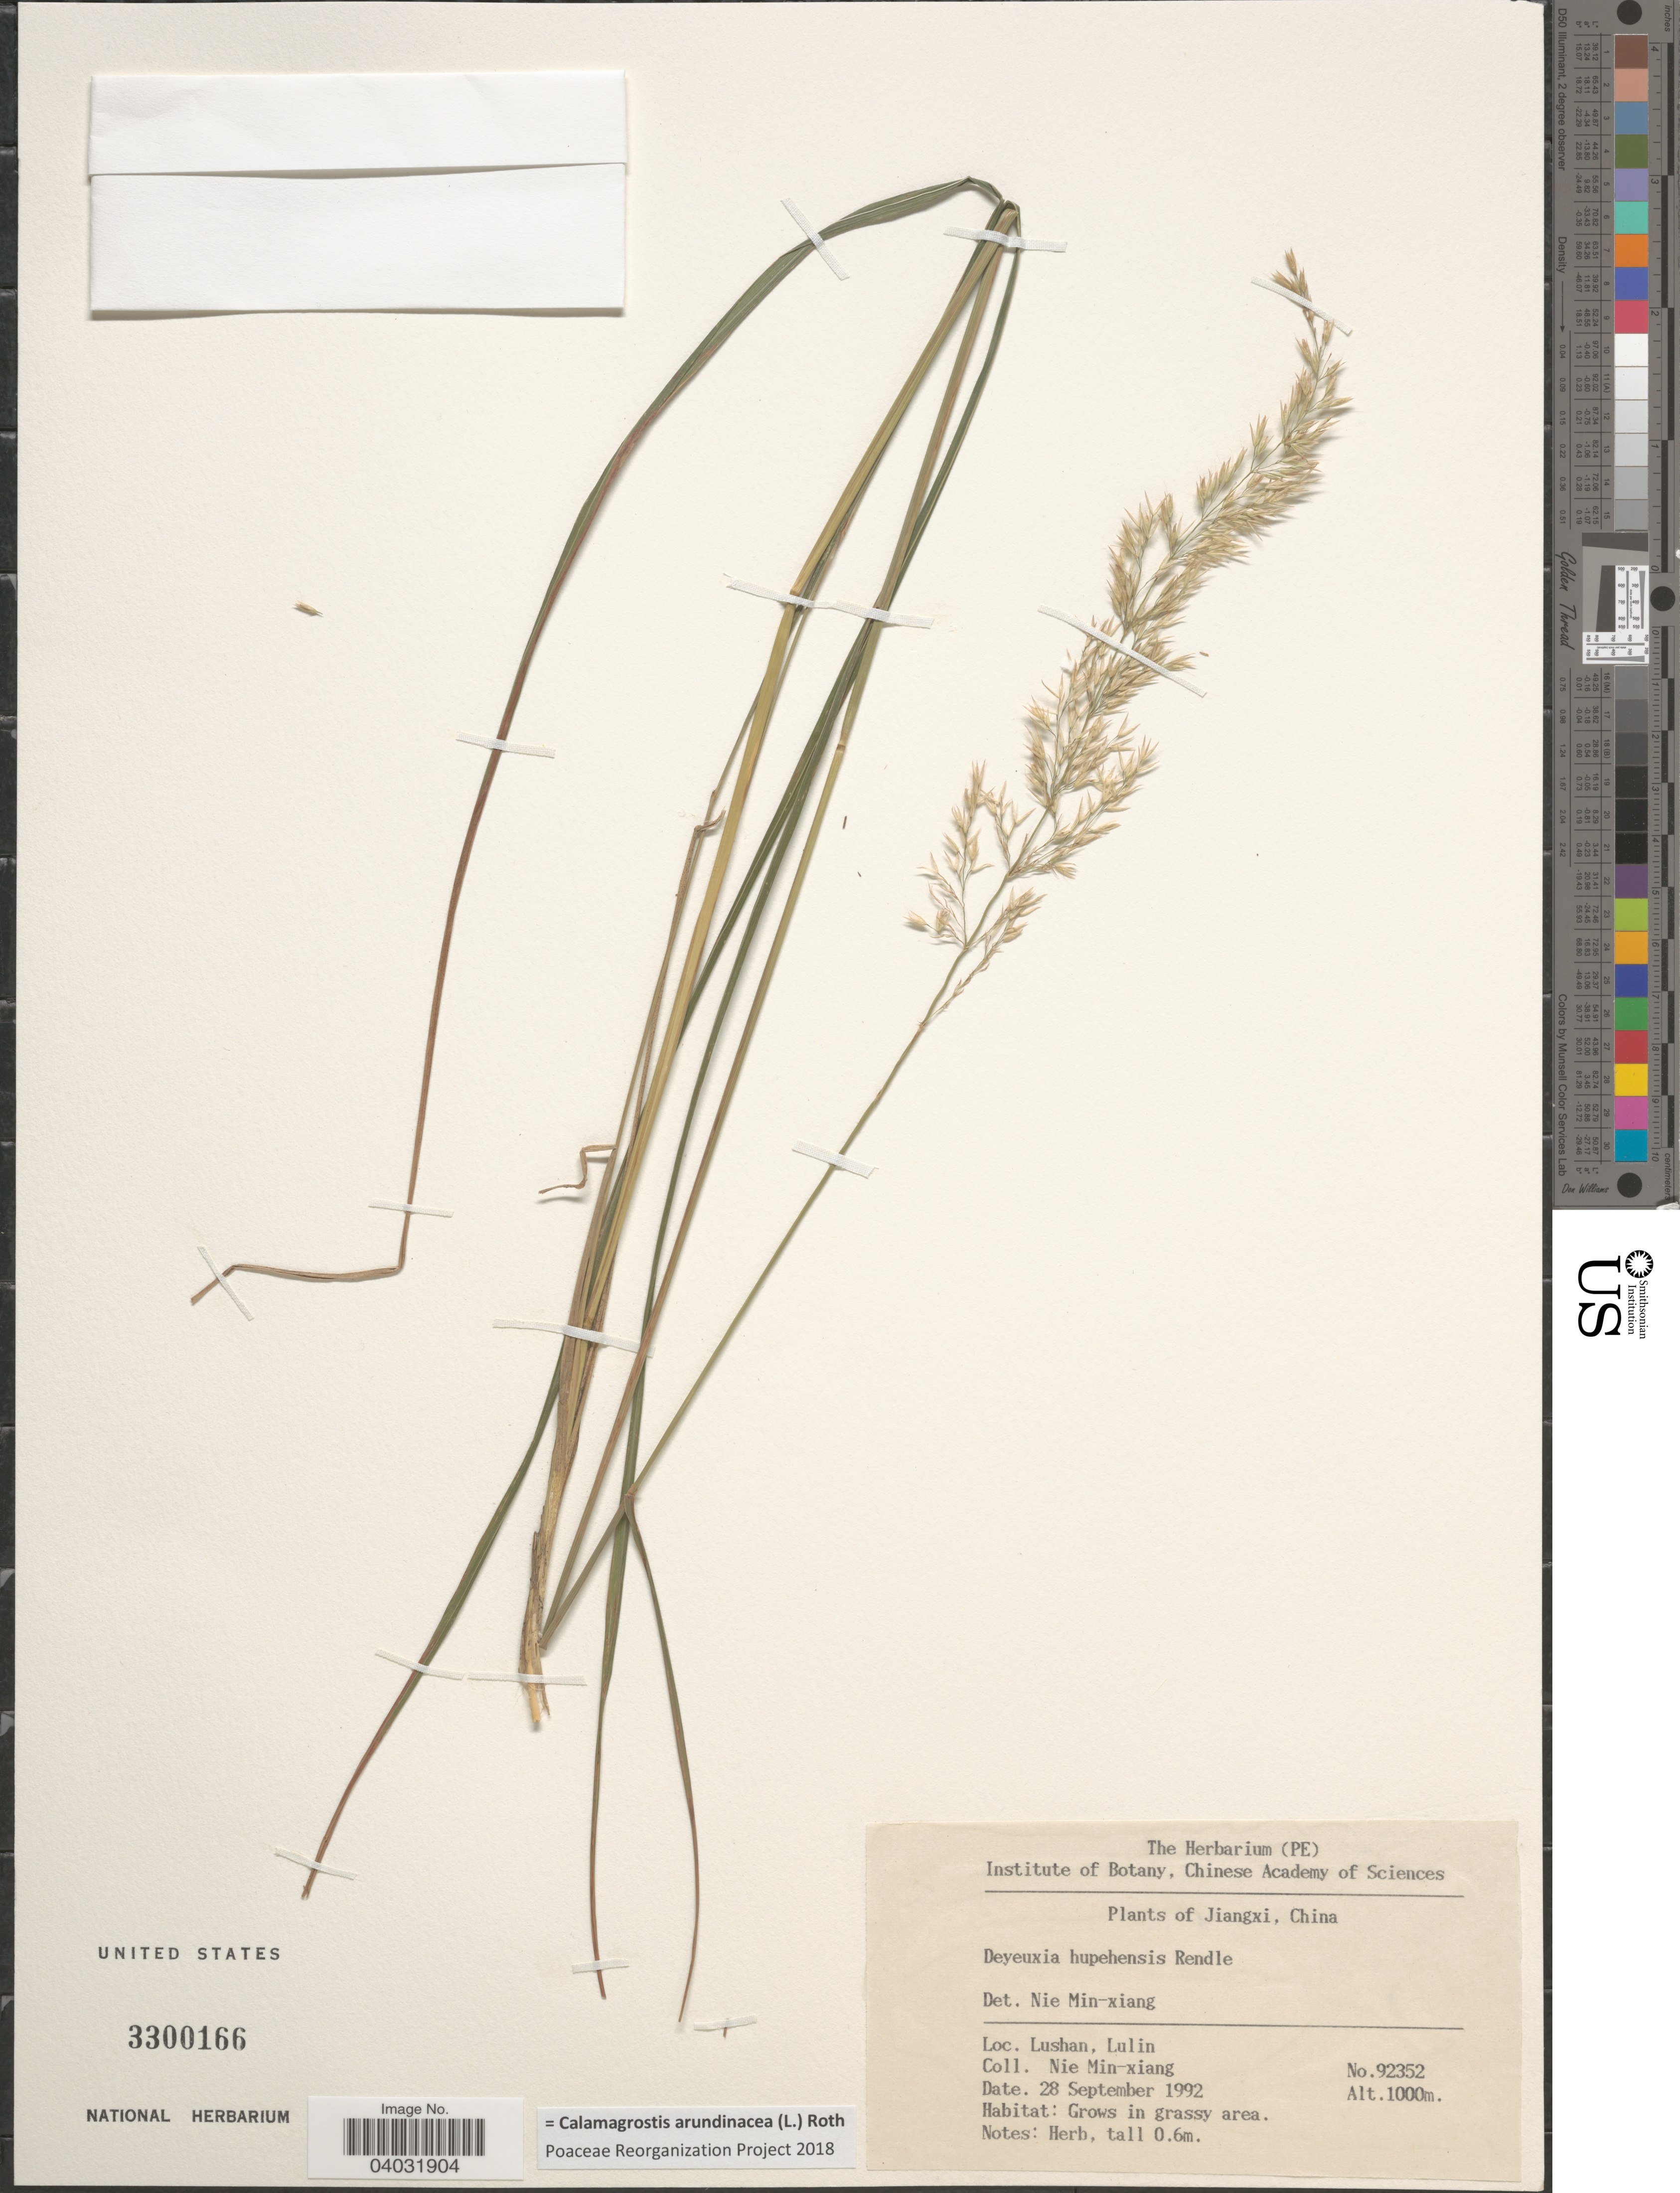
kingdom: Plantae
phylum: Tracheophyta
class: Liliopsida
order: Poales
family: Poaceae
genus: Calamagrostis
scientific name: Calamagrostis arundinacea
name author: (L.) Roth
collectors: M. Nie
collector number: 92352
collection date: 1992-09-28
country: China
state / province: Jiangxi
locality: Lushan. Lulin.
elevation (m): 1000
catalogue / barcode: US 3300166